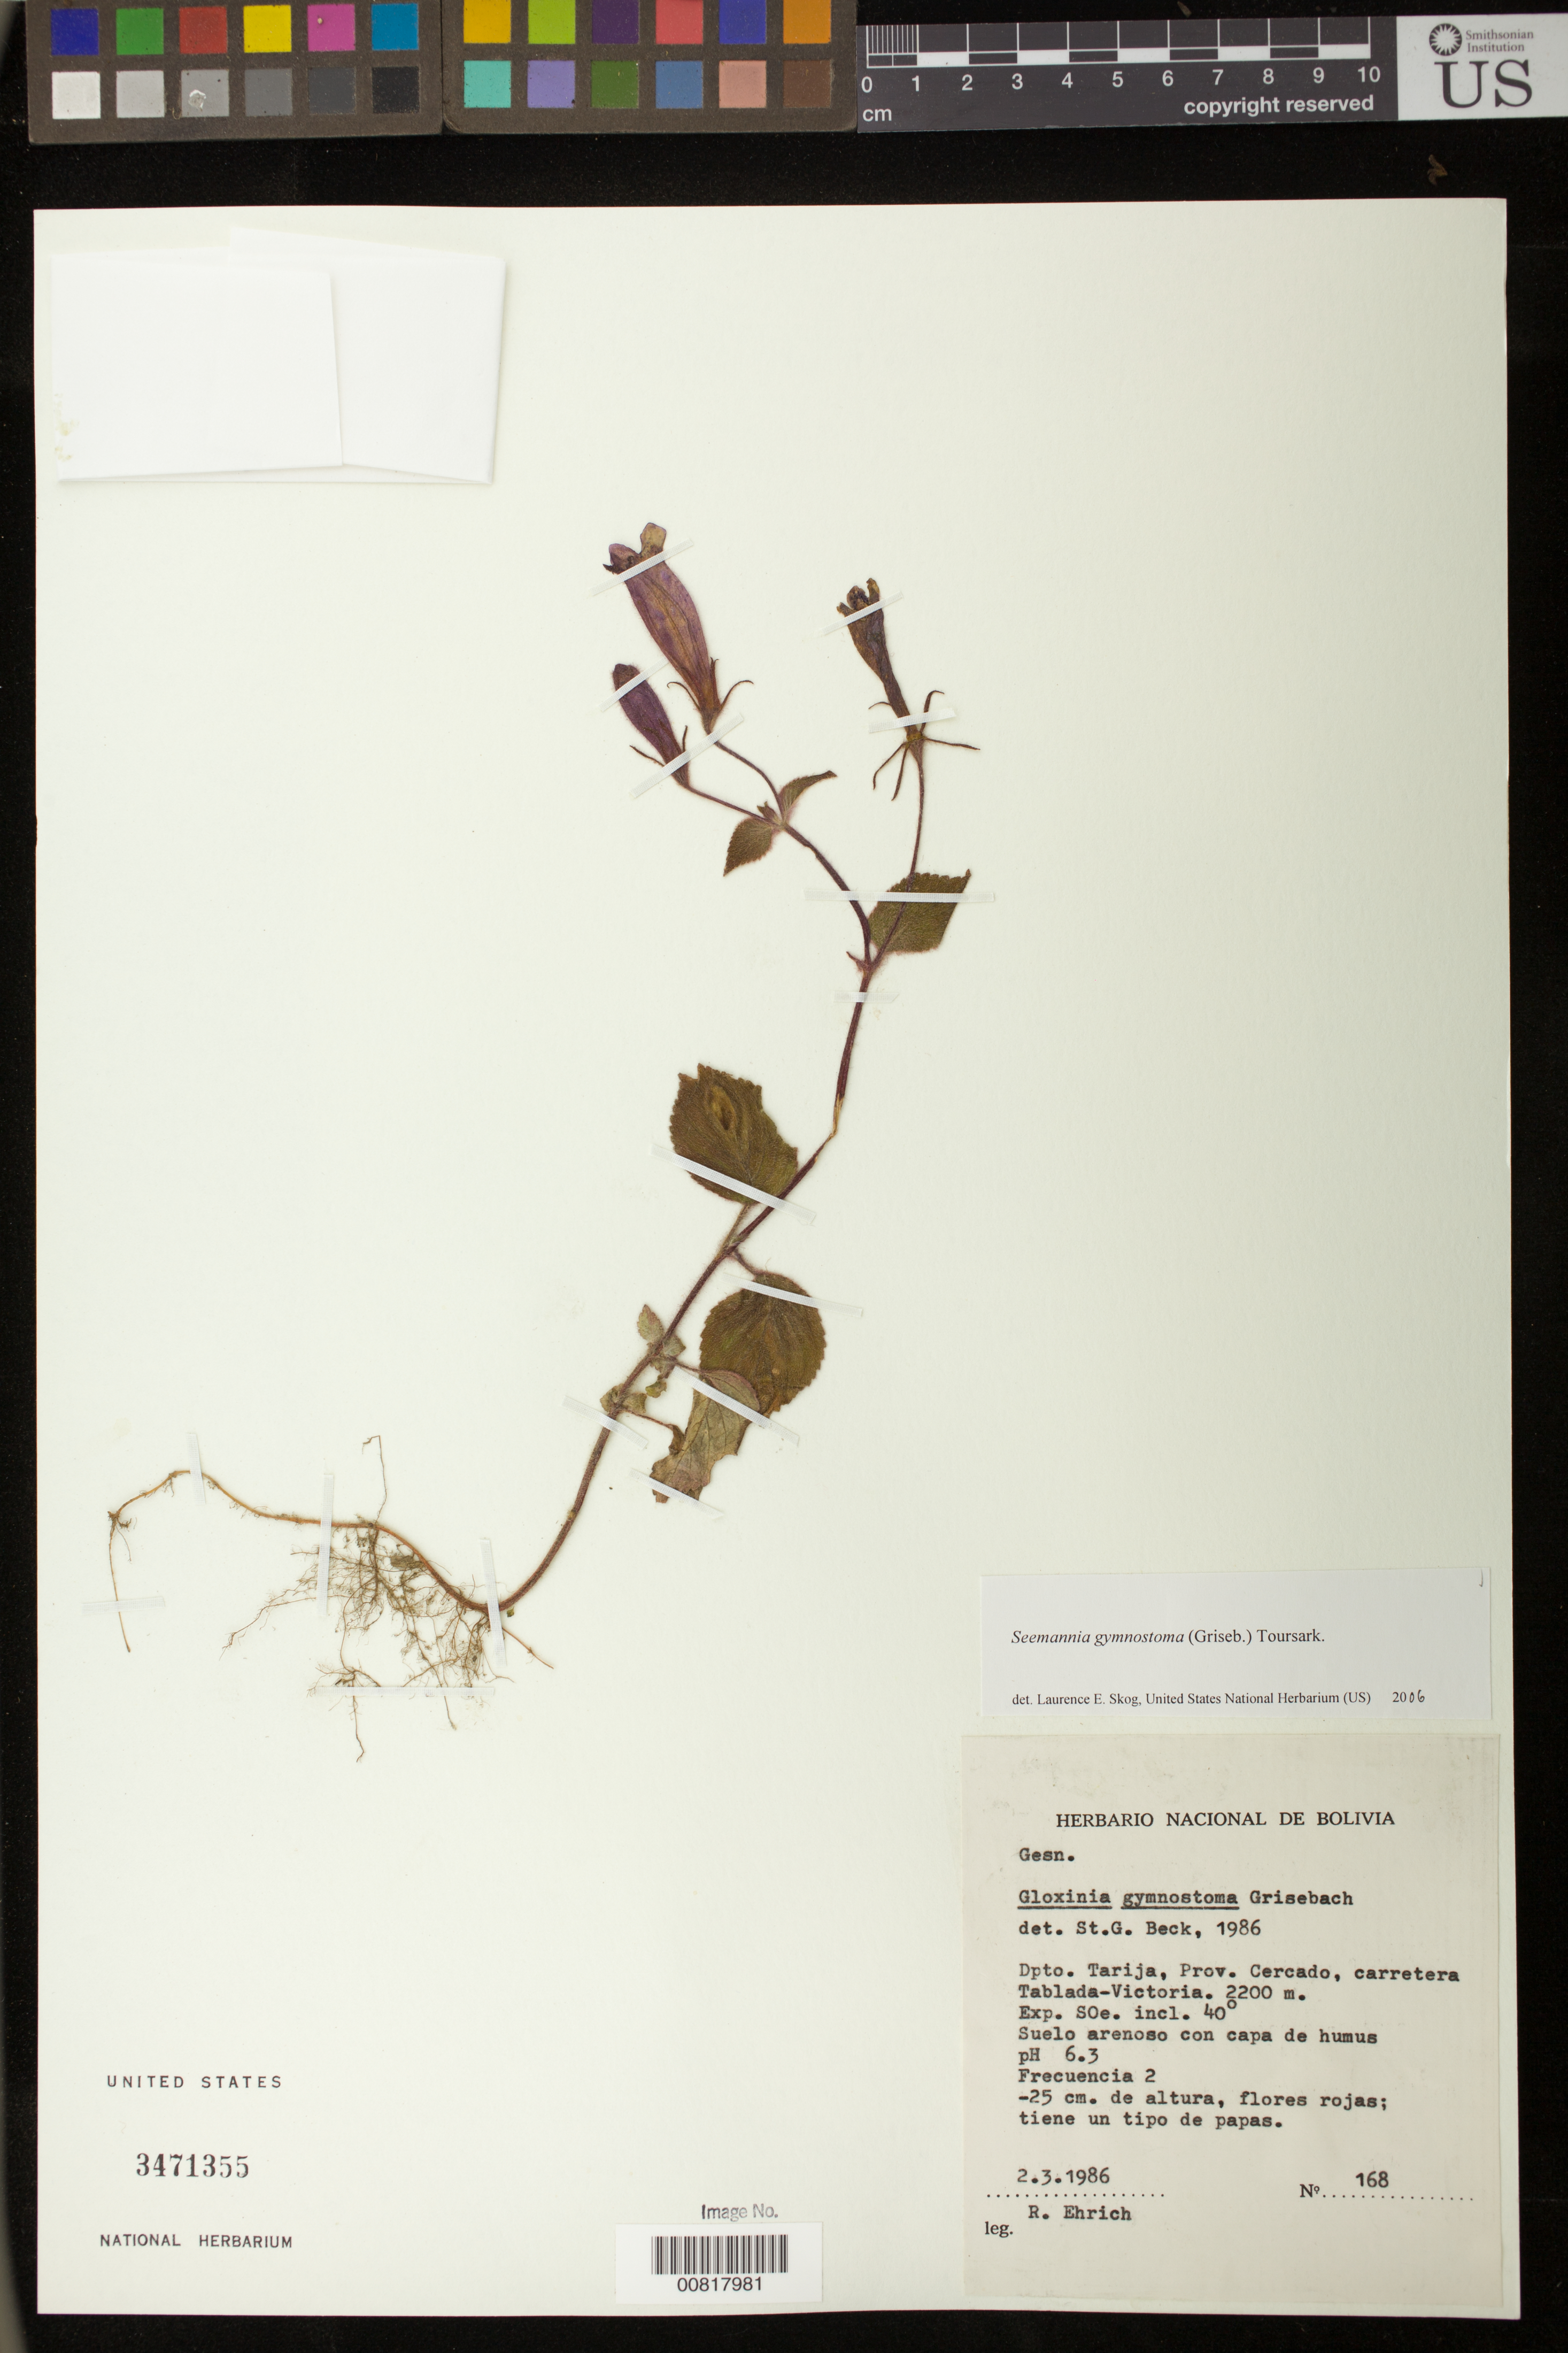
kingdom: Plantae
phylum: Tracheophyta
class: Magnoliopsida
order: Lamiales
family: Gesneriaceae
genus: Seemannia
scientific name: Seemannia gymnostoma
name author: (Griseb.) Toursark.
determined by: Skog, Laurence E.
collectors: R. Ehrich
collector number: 168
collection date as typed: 1986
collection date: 1986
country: Bolivia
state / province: Tarija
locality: Dpto. Tarija, Prov. Cercado, carretera Tablada-Victoria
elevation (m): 2200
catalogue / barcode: US 3471355